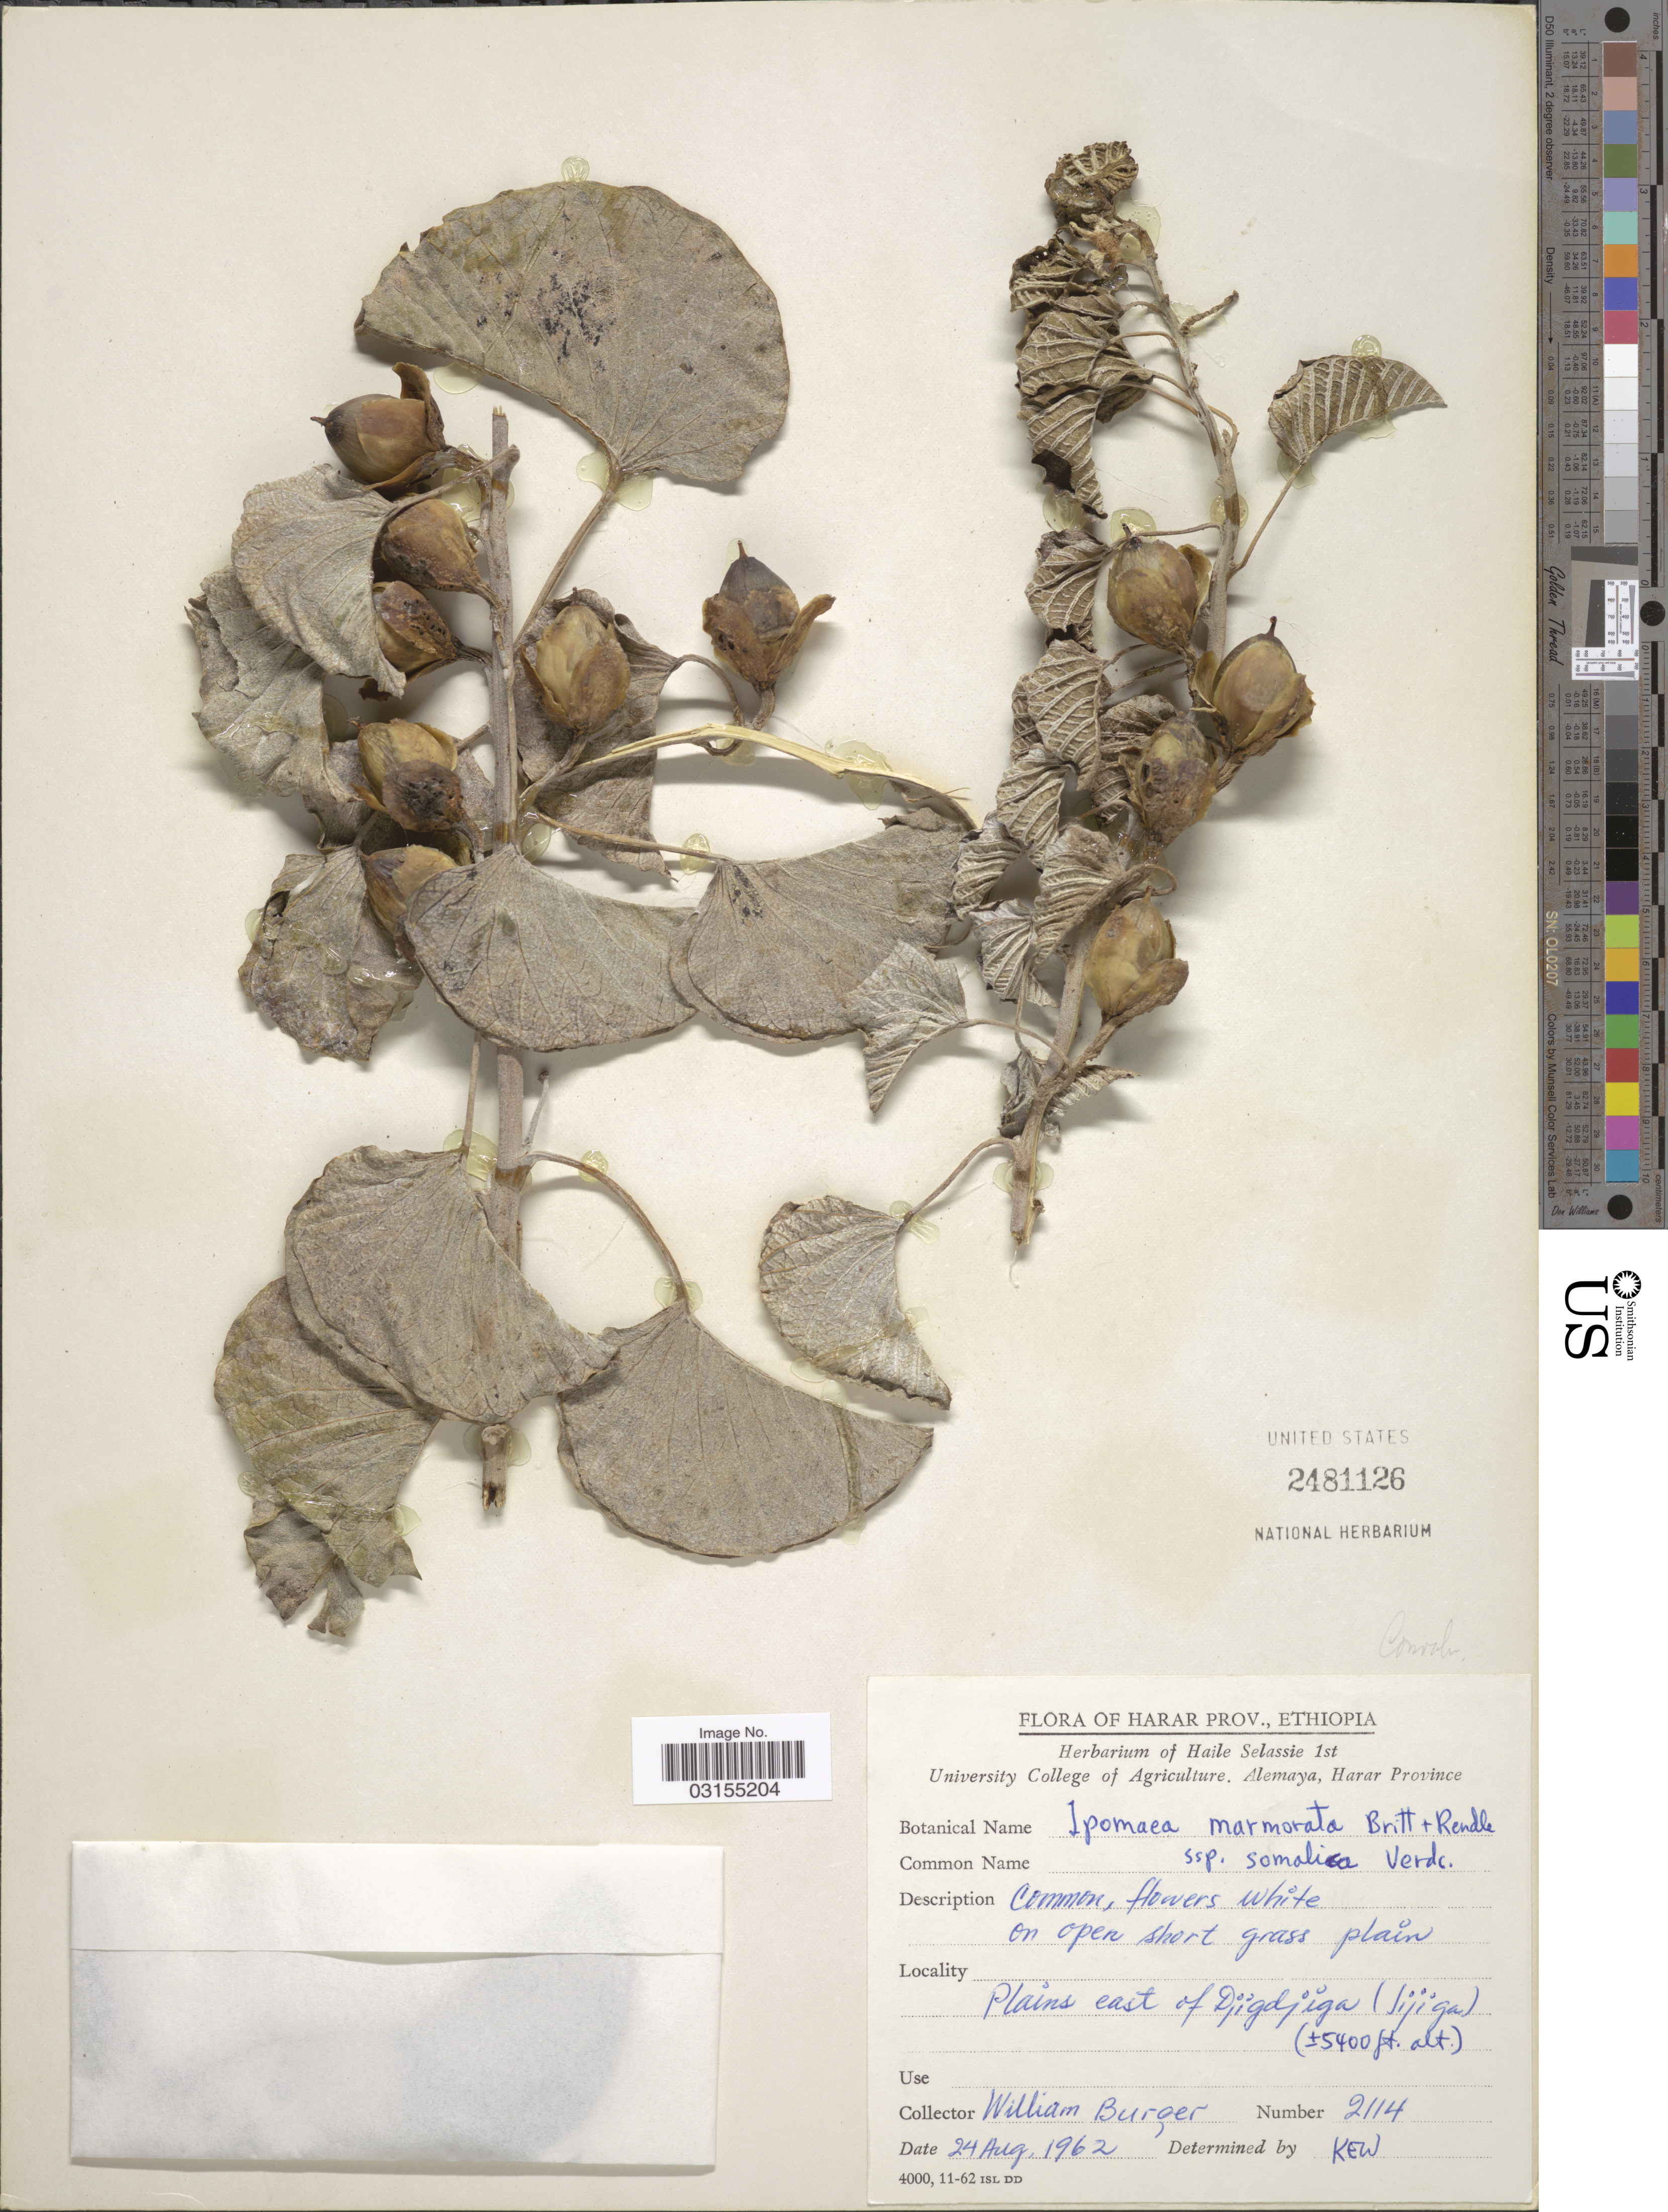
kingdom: Plantae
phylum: Tracheophyta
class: Magnoliopsida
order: Solanales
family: Convolvulaceae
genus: Ipomoea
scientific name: Ipomoea marmorata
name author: Britten & Rendle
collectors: W. Burger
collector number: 2114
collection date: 1962-08-24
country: Ethiopia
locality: Harar Prov. Plains east of Djigdjiga (Jijiga).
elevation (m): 1646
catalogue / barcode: US 2481126